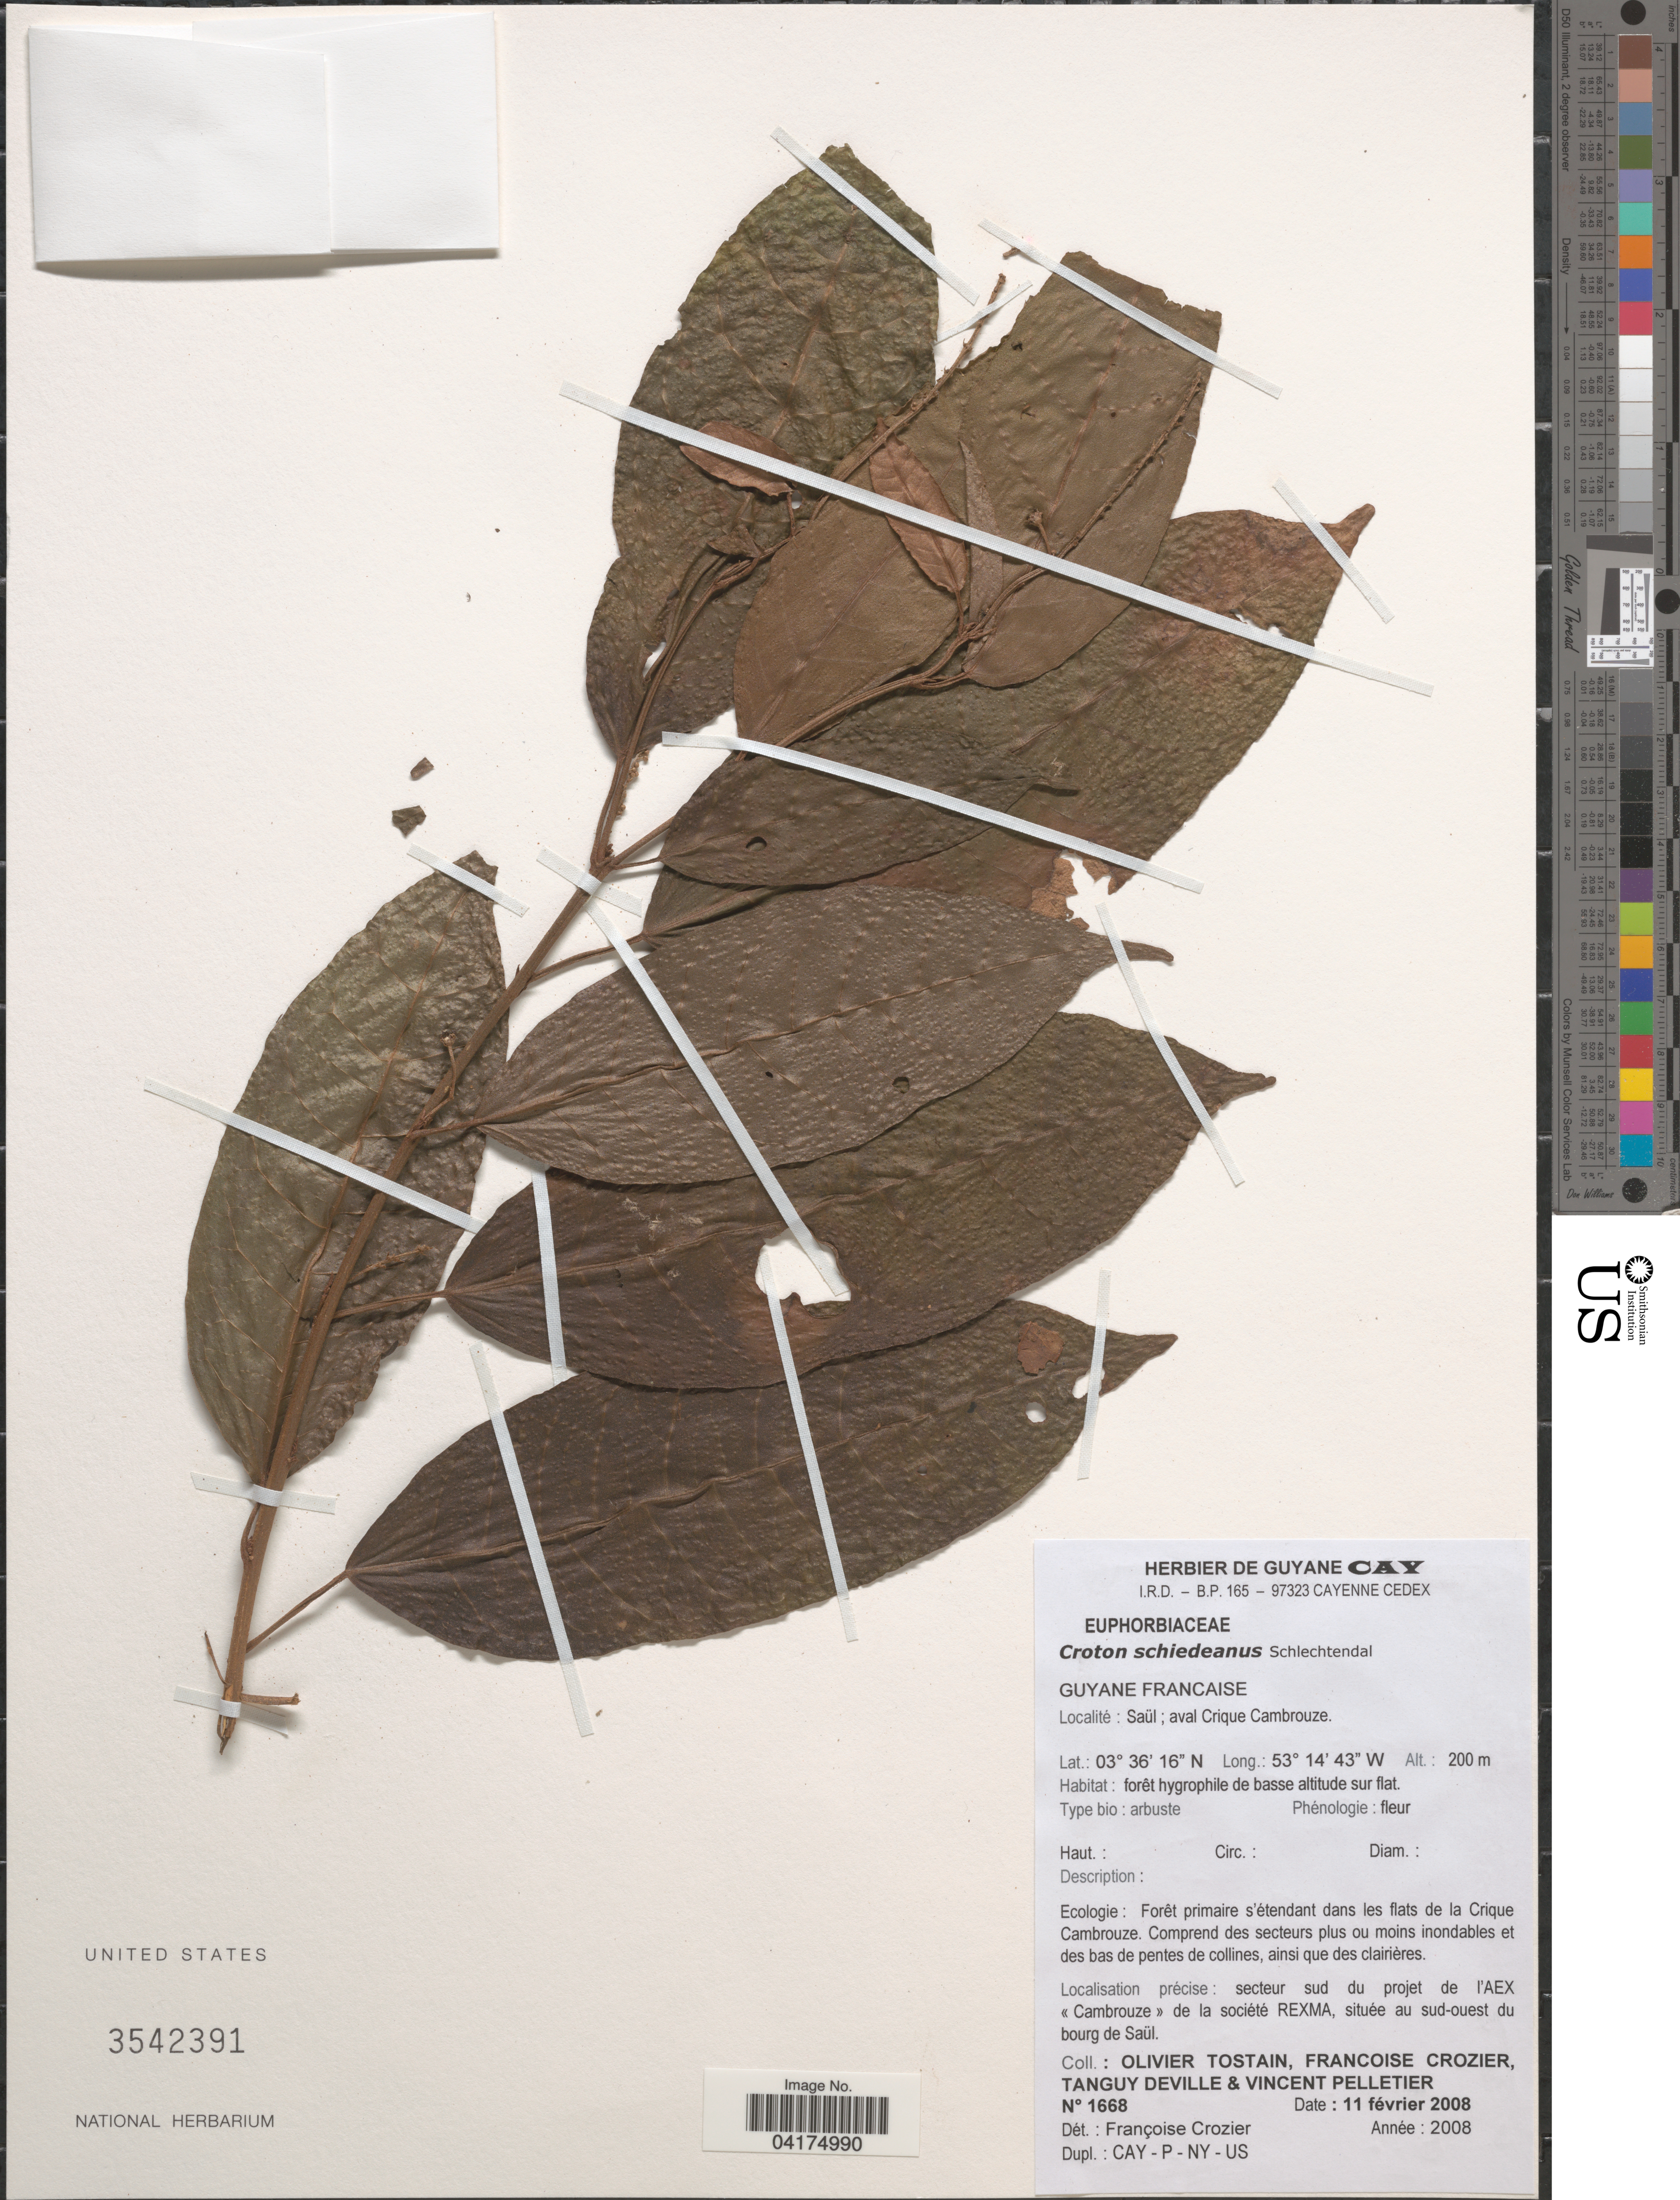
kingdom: Plantae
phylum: Tracheophyta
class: Magnoliopsida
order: Malpighiales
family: Euphorbiaceae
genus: Croton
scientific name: Croton schiedeanus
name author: Schltdl.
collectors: O. Tostain, F. Crozier, T. Deville & V. Pelletier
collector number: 1668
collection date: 2008-02-11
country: French Guiana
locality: Saül; aval Crique Cambrouze.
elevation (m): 200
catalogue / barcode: US 3542391